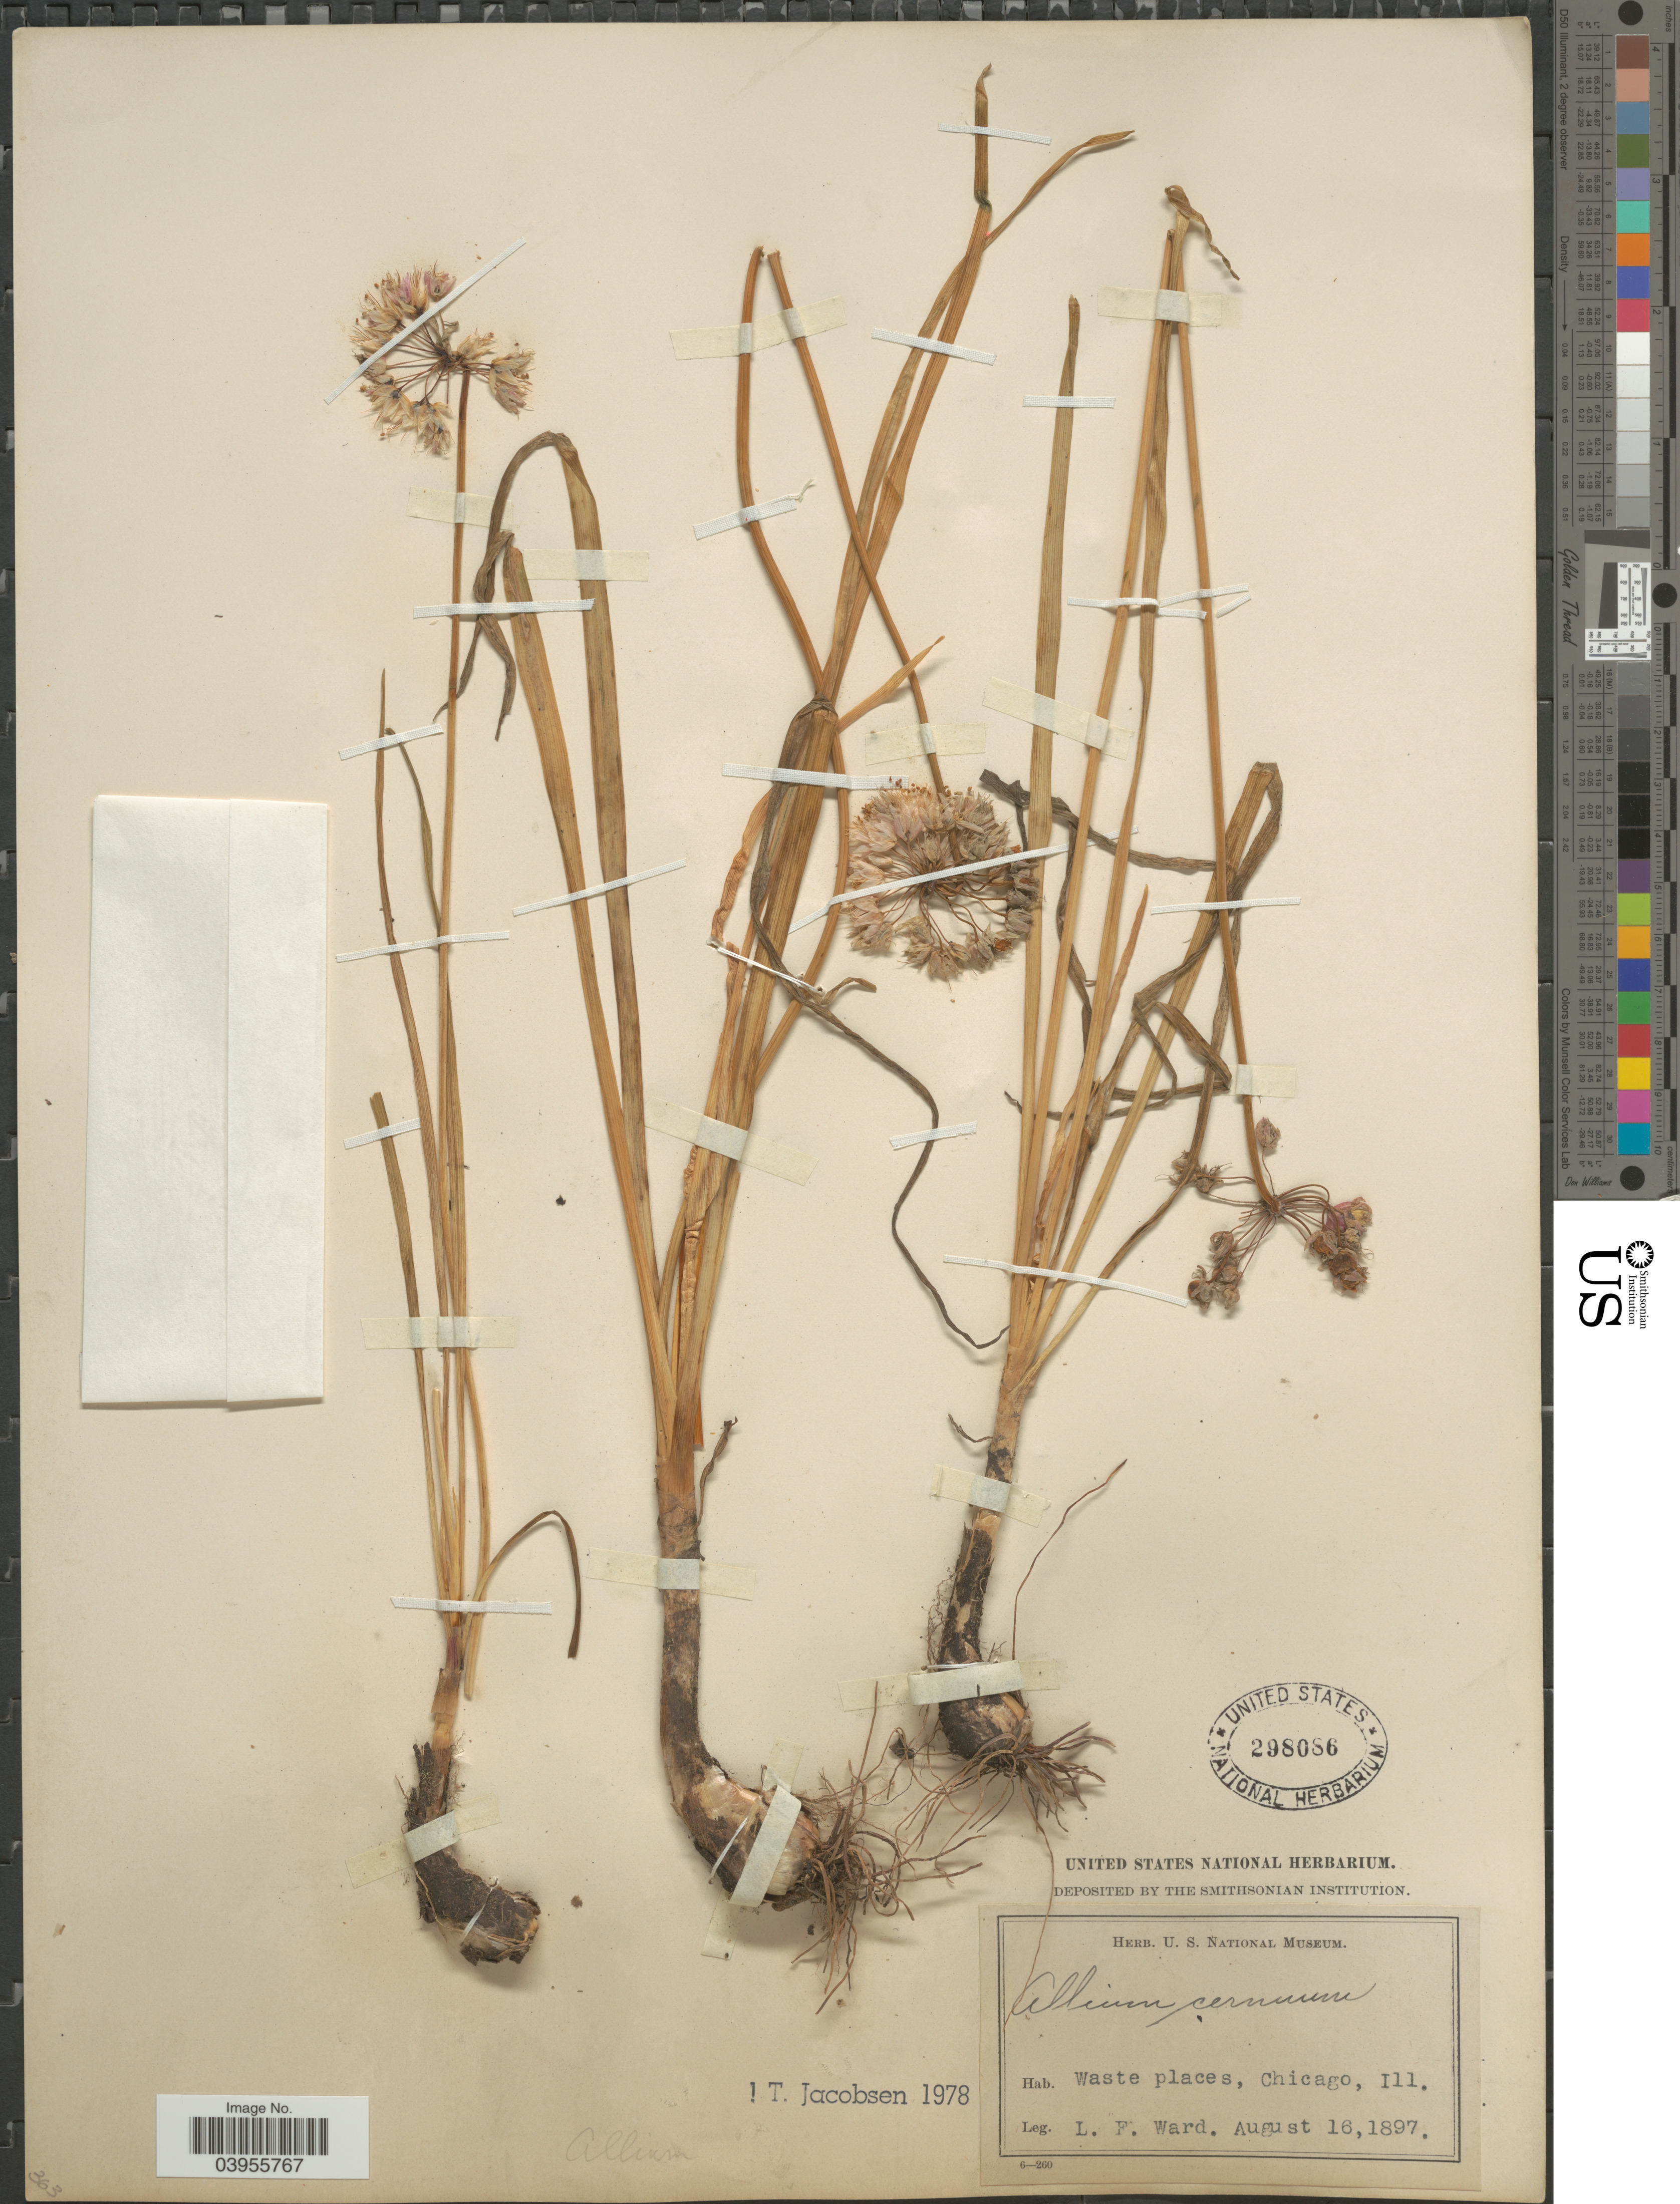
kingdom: Plantae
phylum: Tracheophyta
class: Liliopsida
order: Asparagales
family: Amaryllidaceae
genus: Allium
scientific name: Allium cernuum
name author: Roth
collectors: L. Ward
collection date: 1897-08-16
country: United States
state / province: Illinois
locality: Chicago.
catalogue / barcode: US 298086